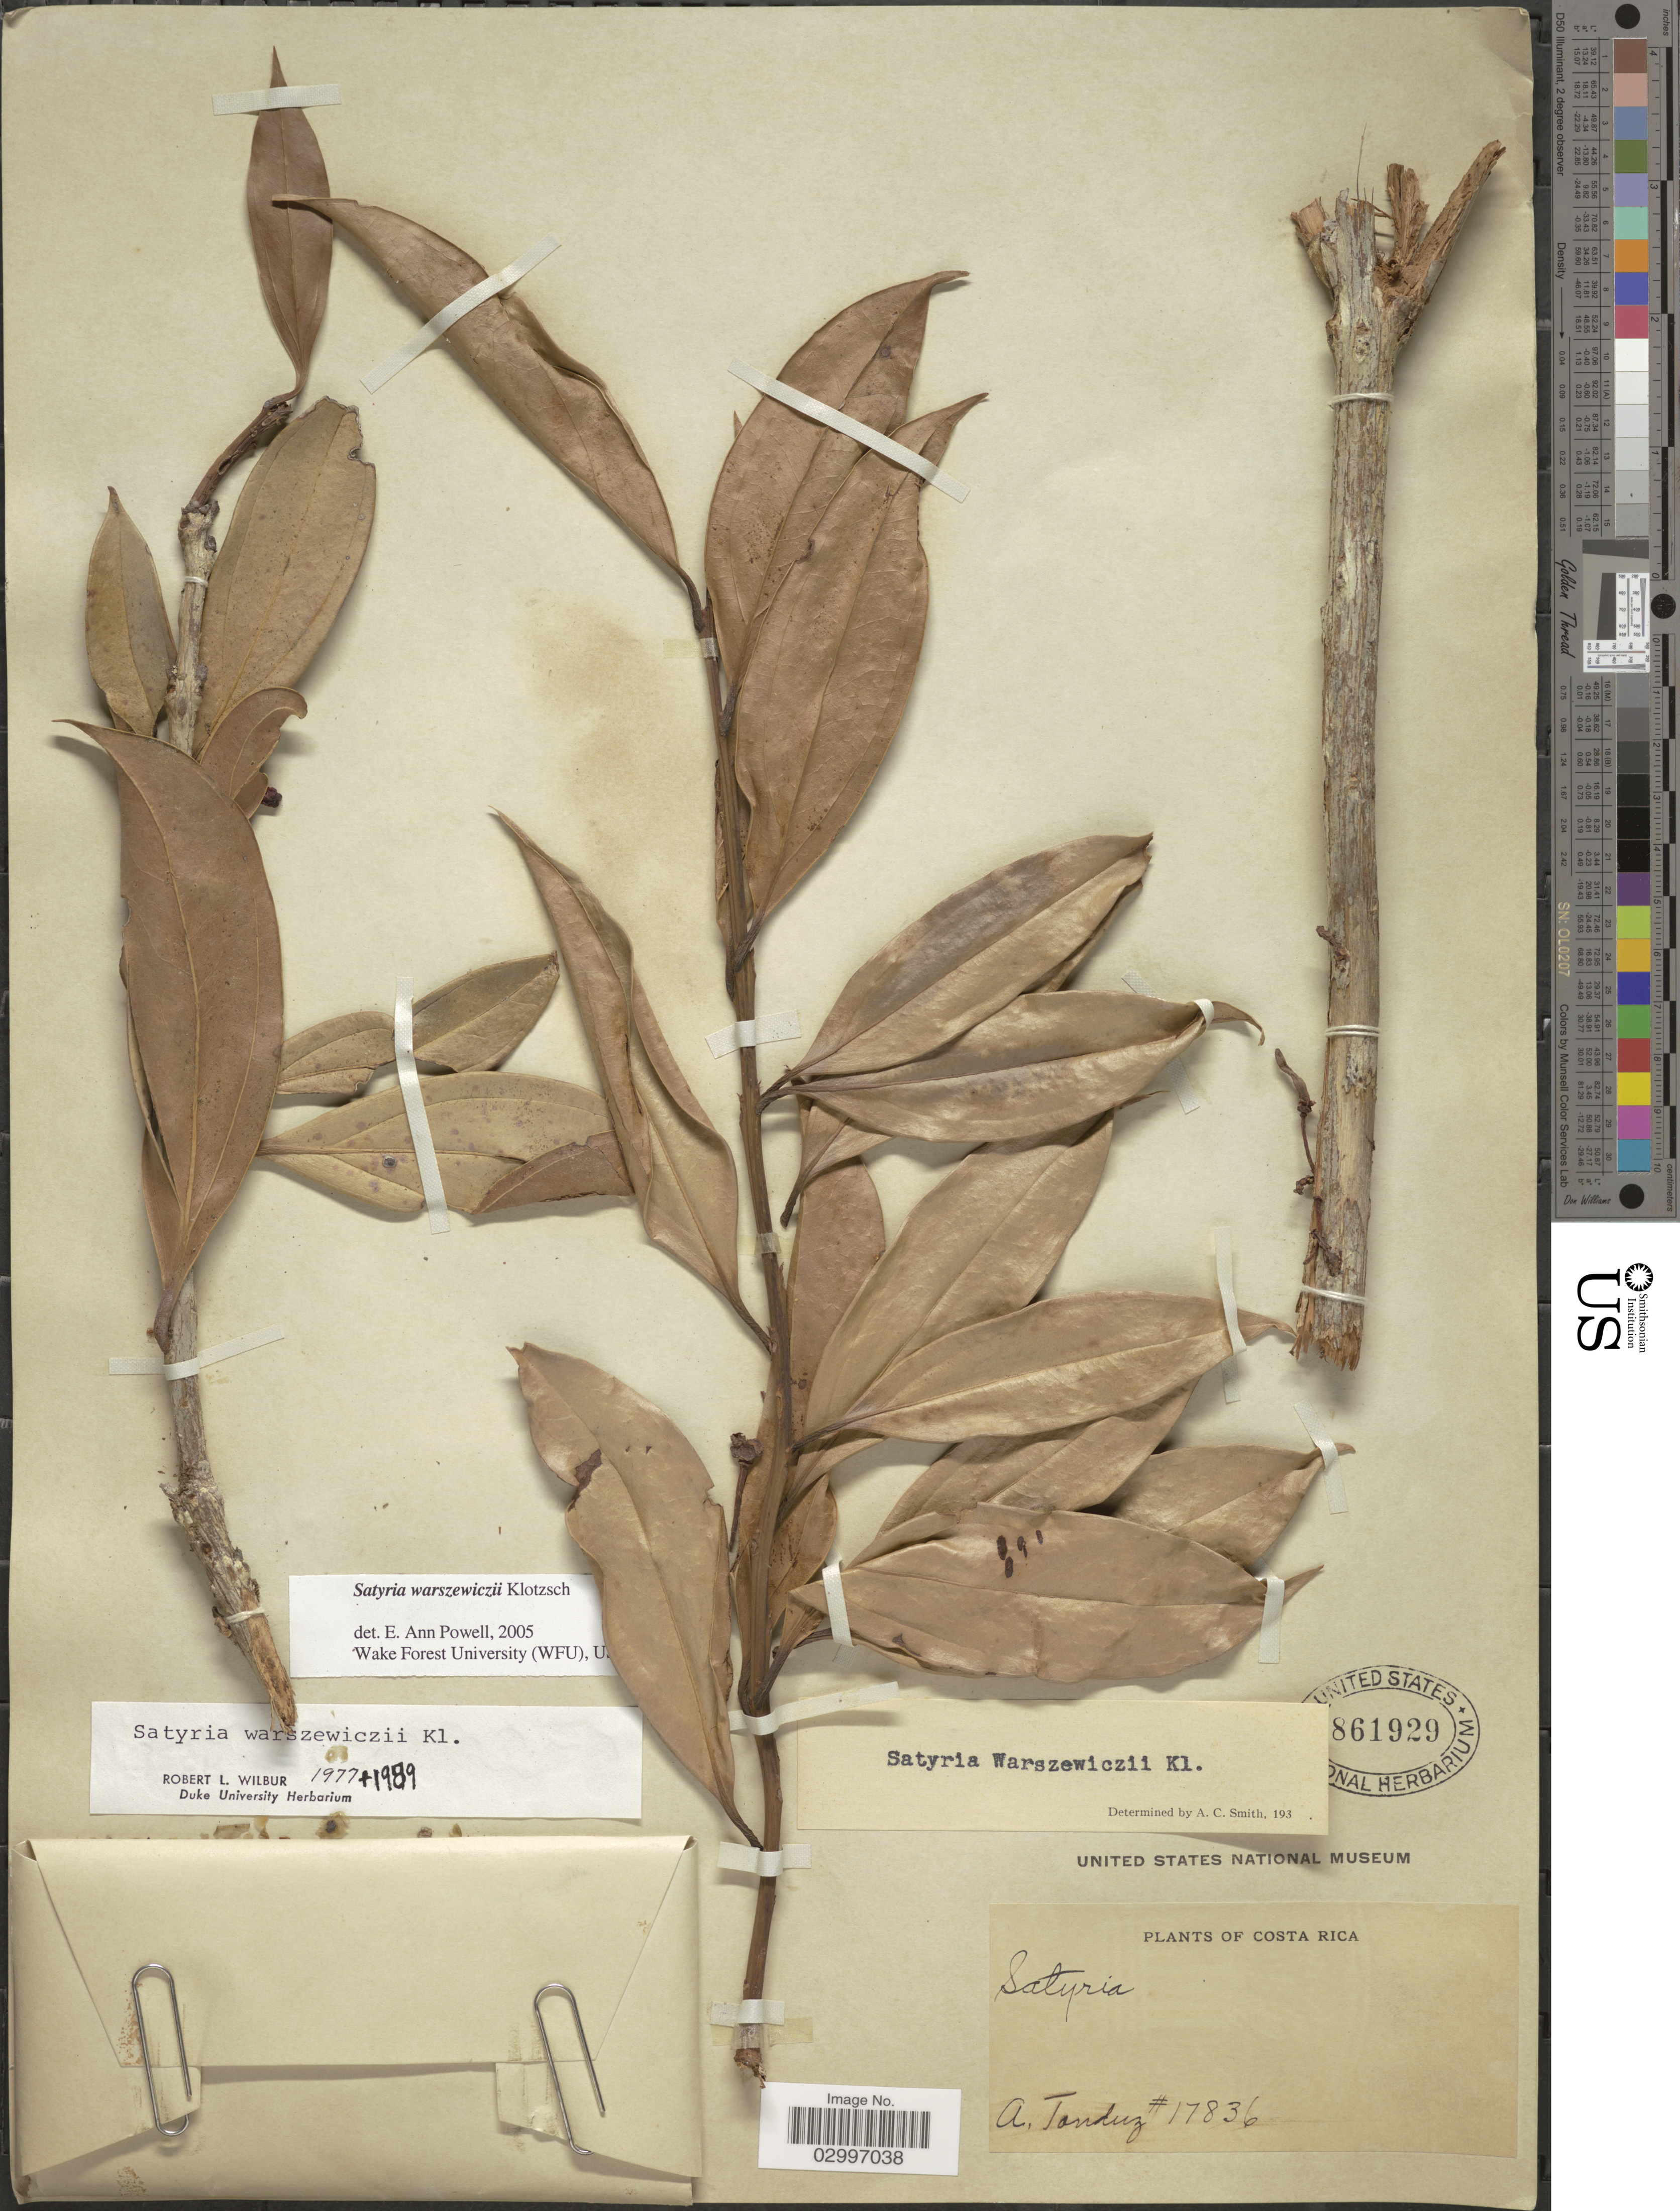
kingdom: Plantae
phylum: Tracheophyta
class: Magnoliopsida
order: Ericales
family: Ericaceae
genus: Satyria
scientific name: Satyria warszewiczii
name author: Klotzsch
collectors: A. Tonduz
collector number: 17836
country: Costa Rica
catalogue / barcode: US 861929